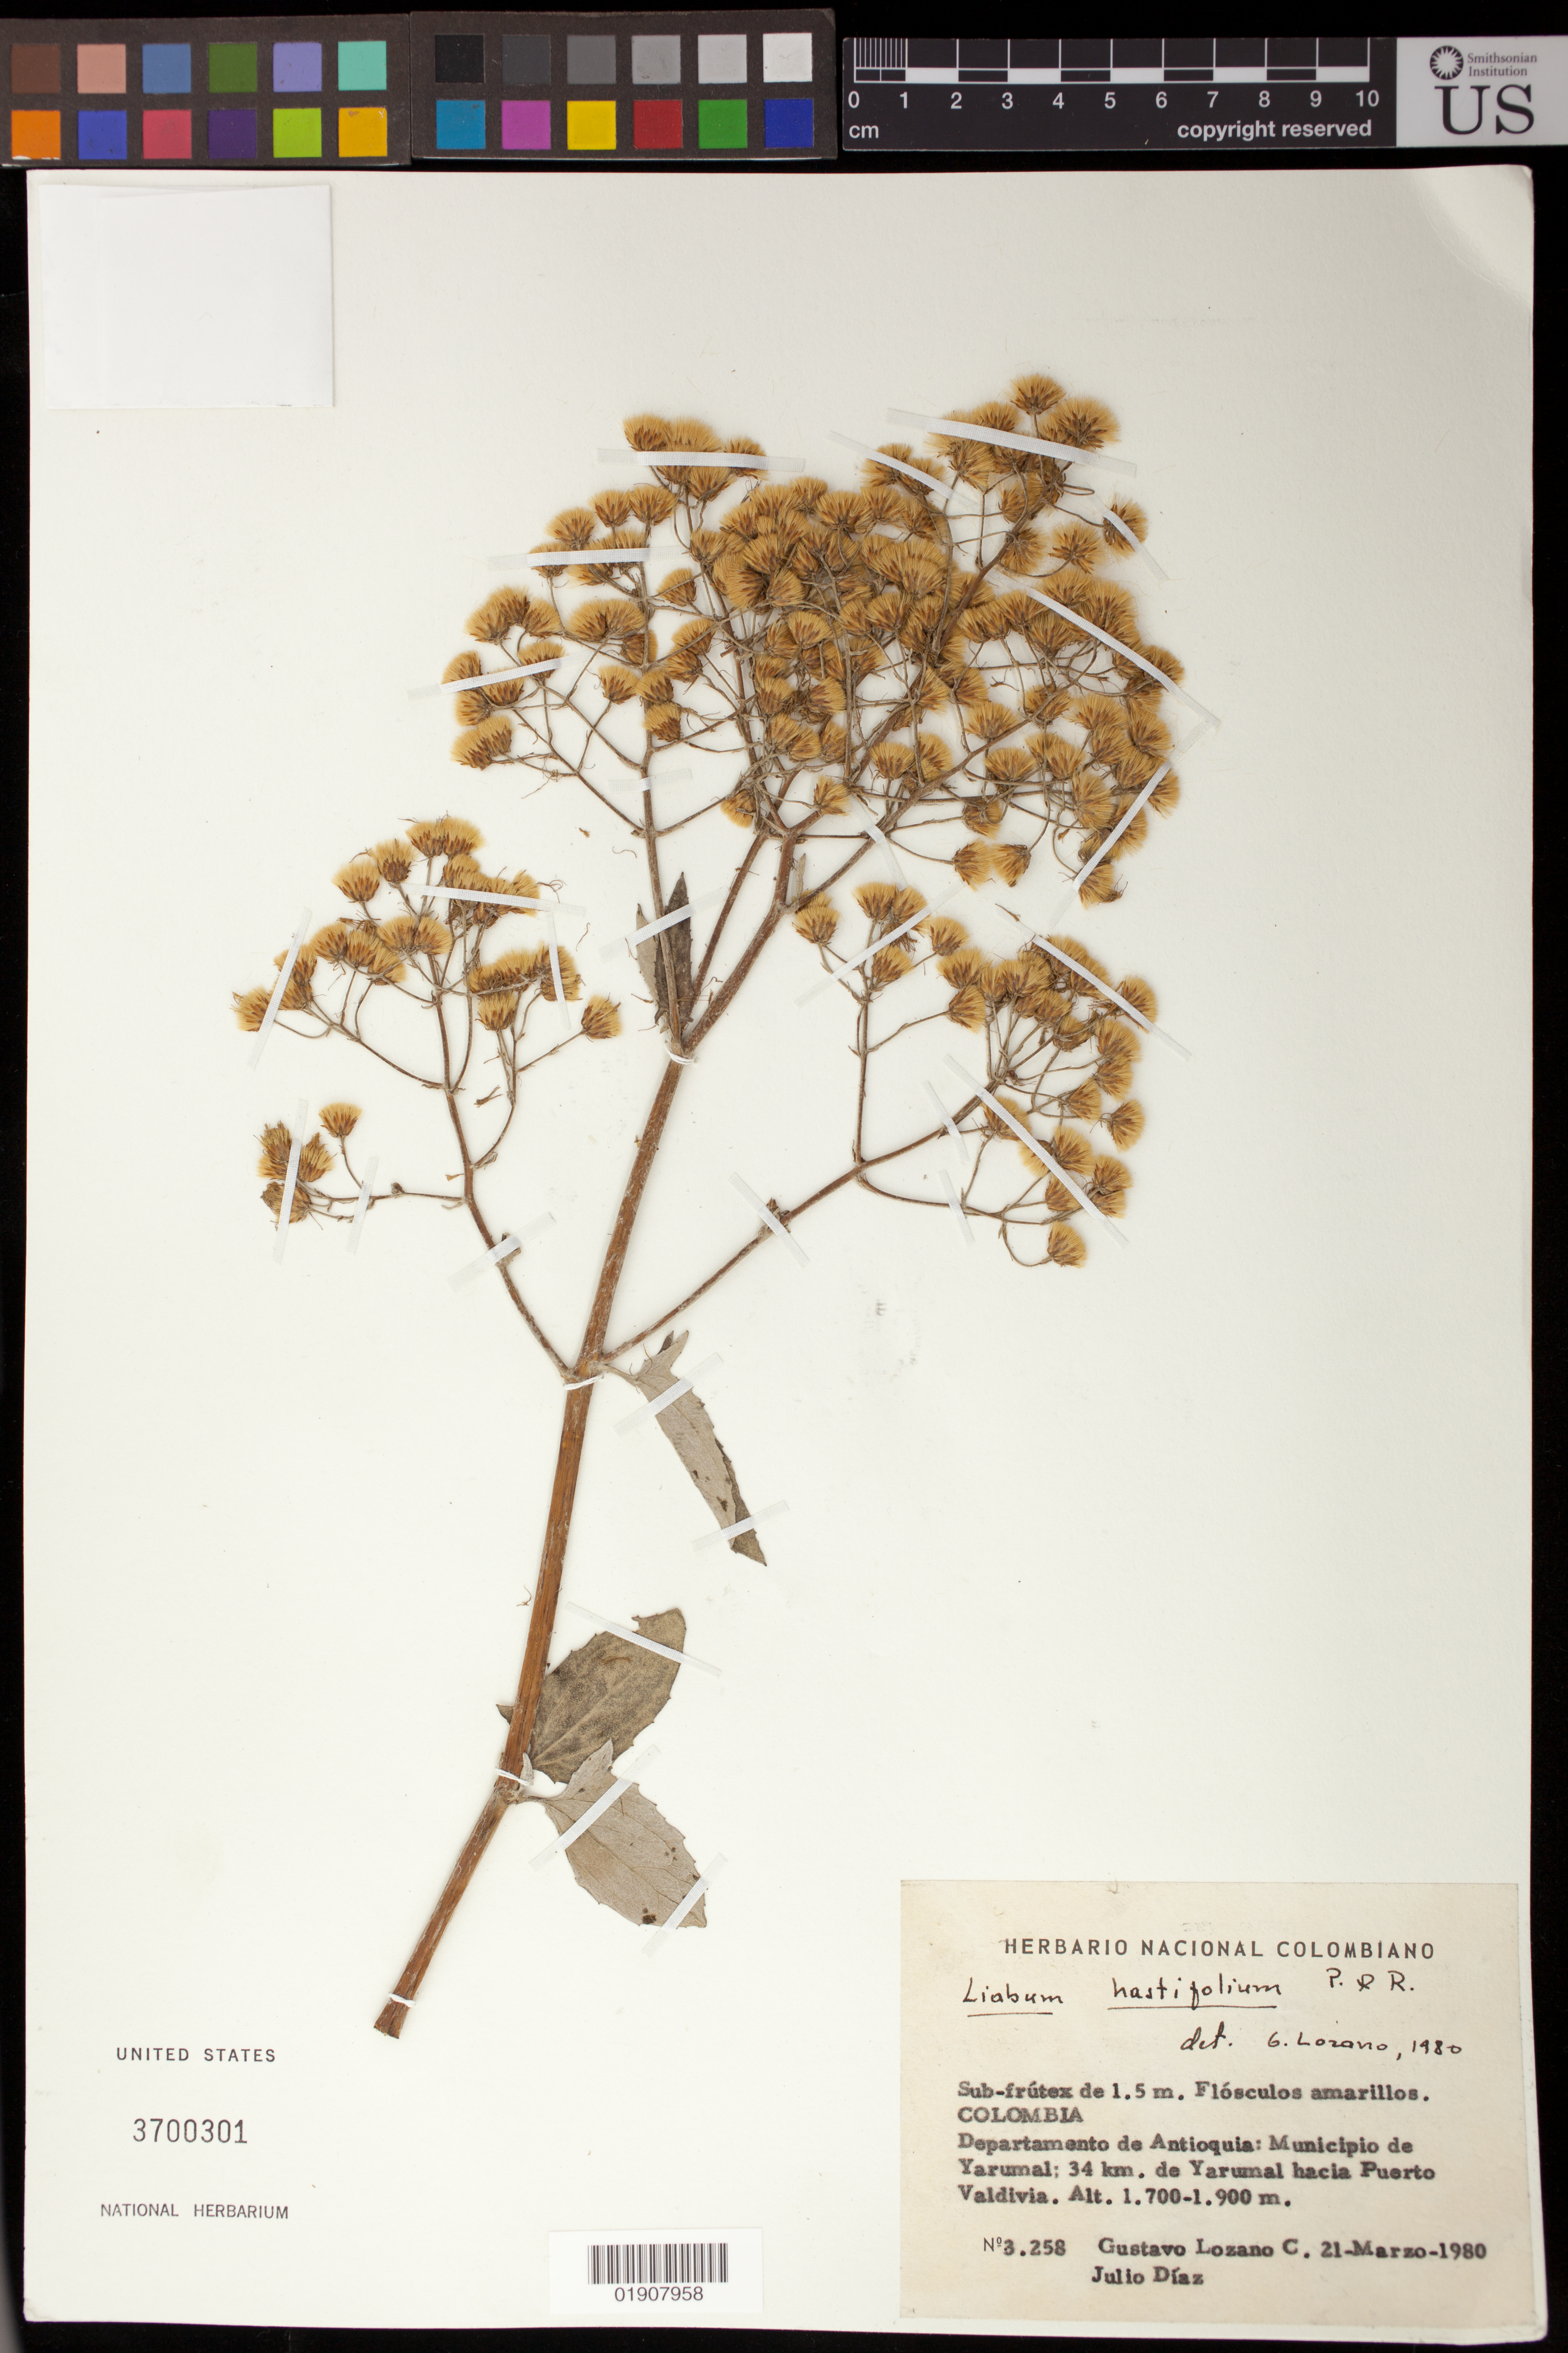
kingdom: Plantae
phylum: Tracheophyta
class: Magnoliopsida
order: Asterales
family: Asteraceae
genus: Liabum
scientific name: Liabum hastifolium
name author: Poepp. & Endl.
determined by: Lozano-Contreras, G.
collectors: G. Lozano-Contreras & J. Diaz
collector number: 3258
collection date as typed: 21 Mar 1980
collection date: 1980-03-21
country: Colombia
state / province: Antioquia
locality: Municipio de Yarumal; 34 km de Yarumal hacia Puerto Valdivia.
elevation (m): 1700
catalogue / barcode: US 3700301